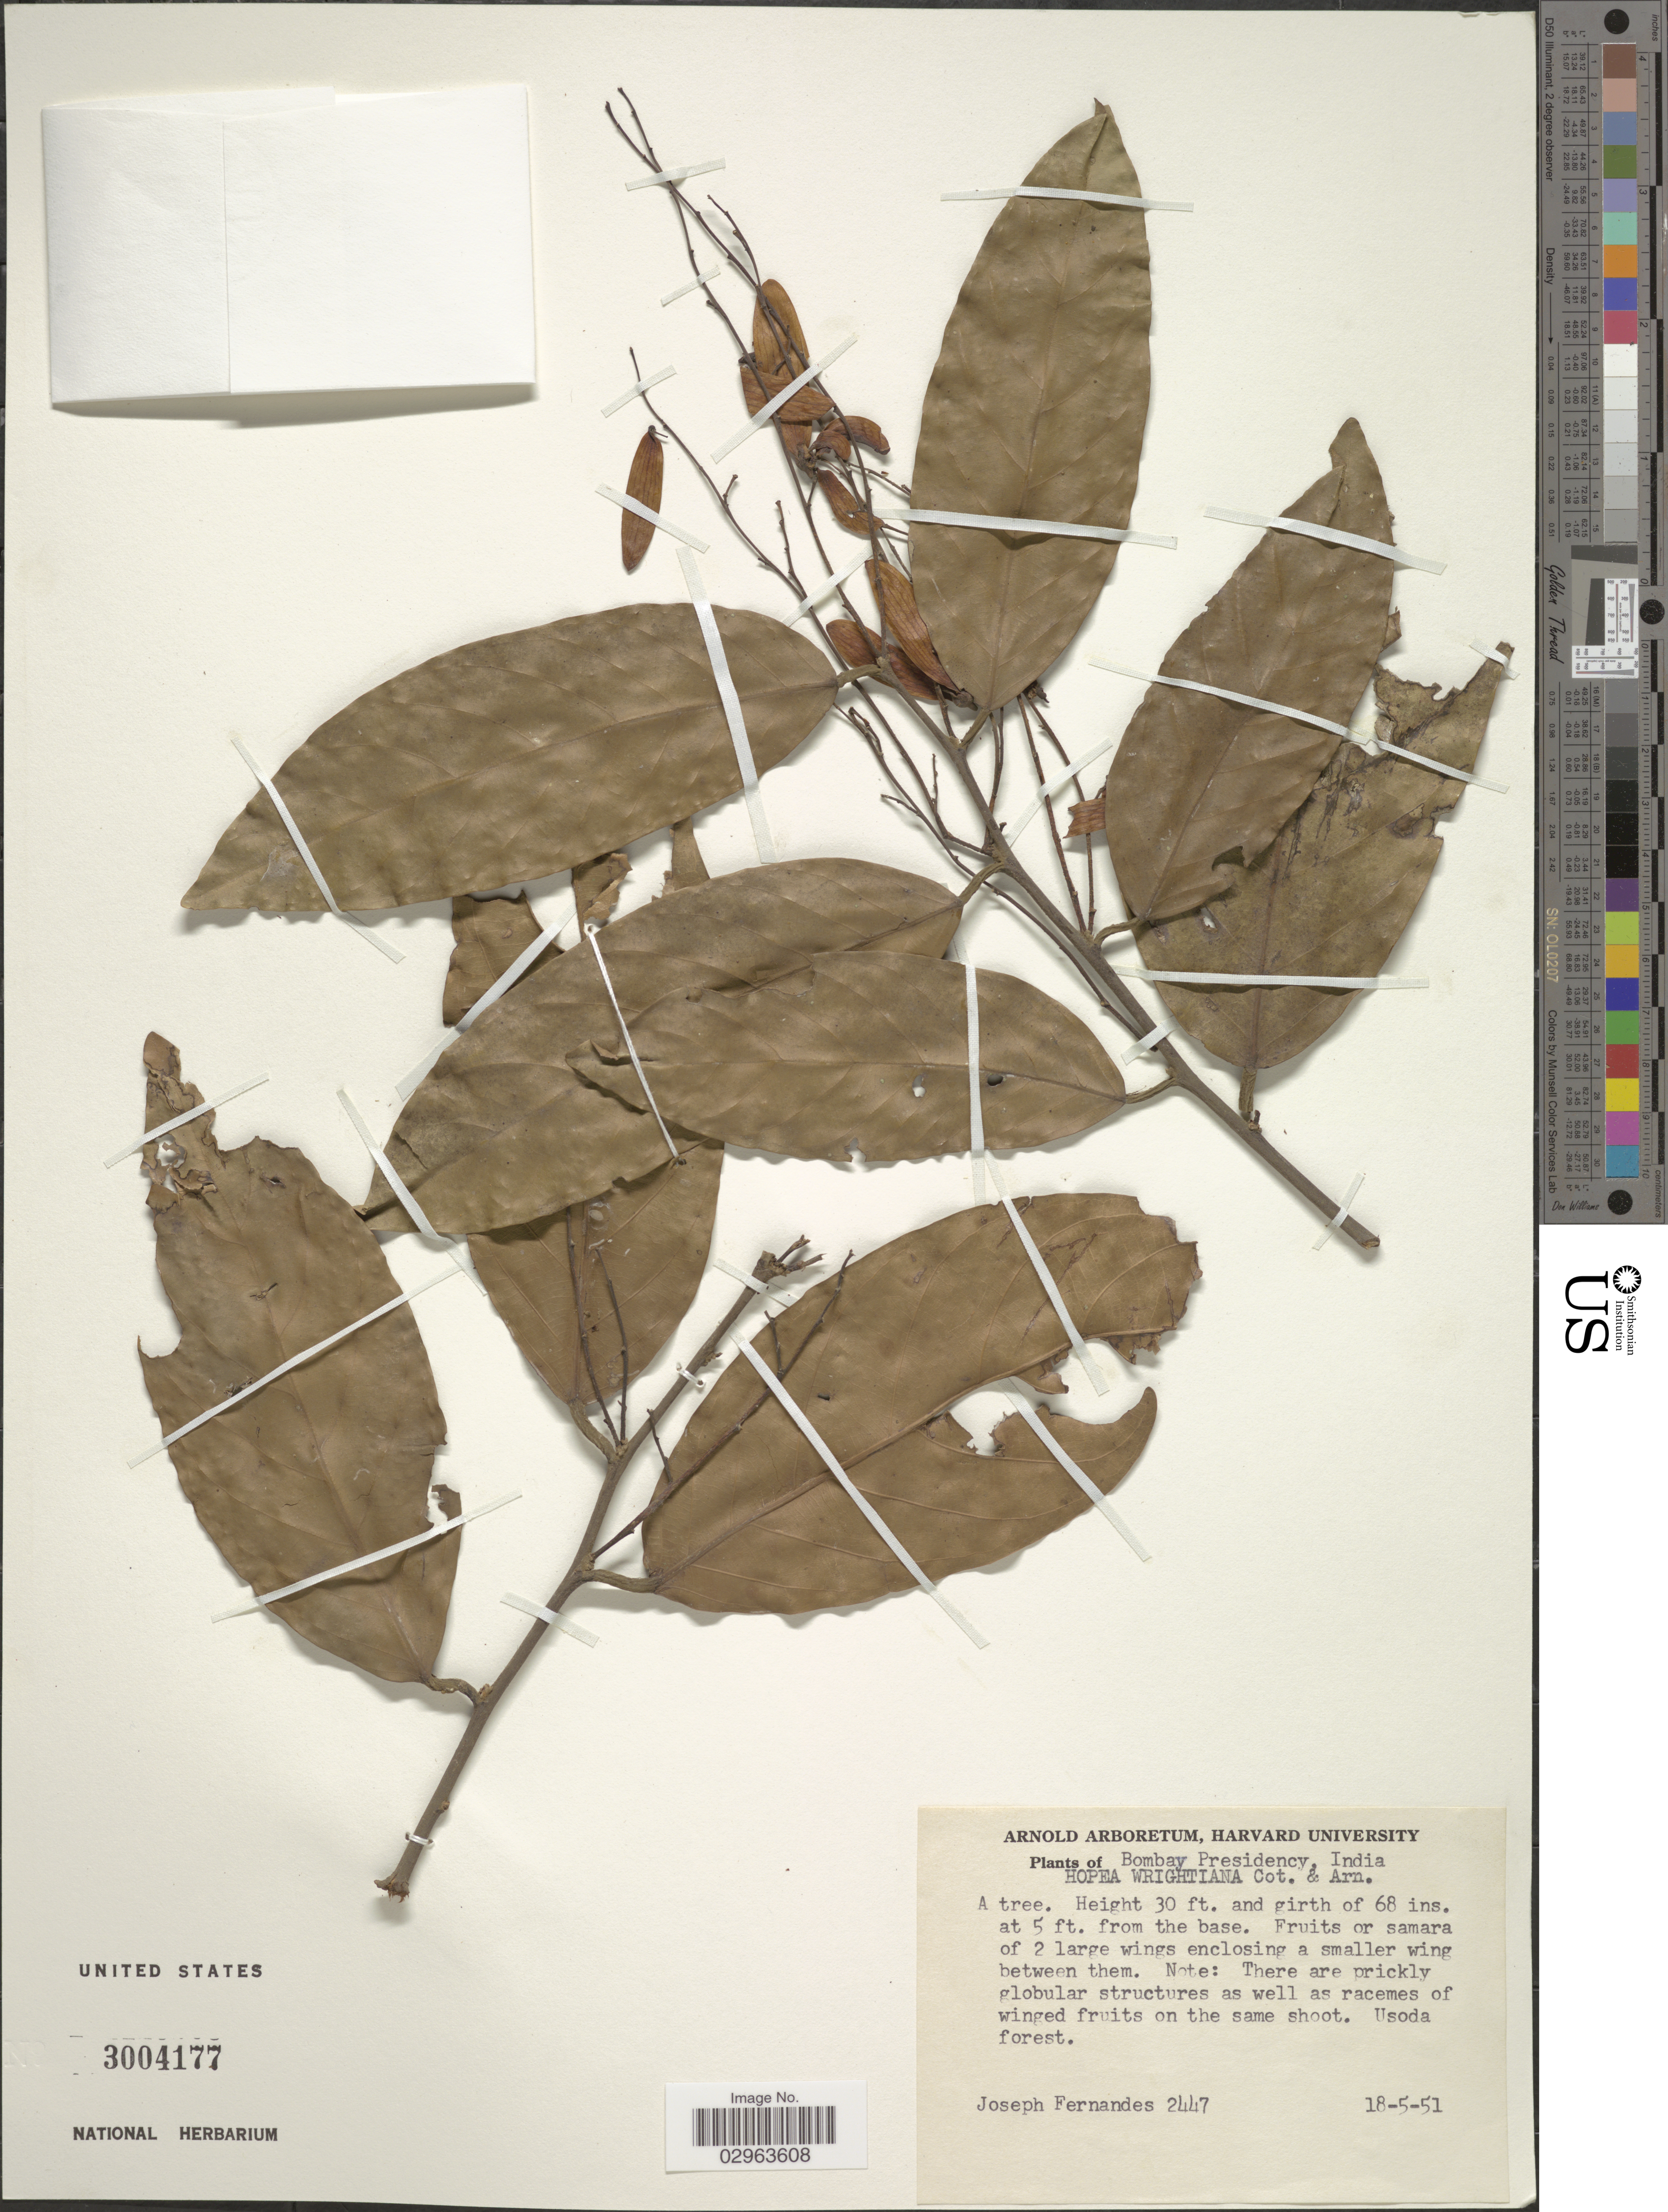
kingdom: Plantae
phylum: Tracheophyta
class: Magnoliopsida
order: Malvales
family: Dipterocarpaceae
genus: Hopea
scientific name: Hopea wightiana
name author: Miq. ex Dyer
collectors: J. Fernandes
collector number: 2447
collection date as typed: Transcribed d/m/y: 18/5/51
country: India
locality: Bombay Presidency. Usoda forest.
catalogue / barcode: US 3004177